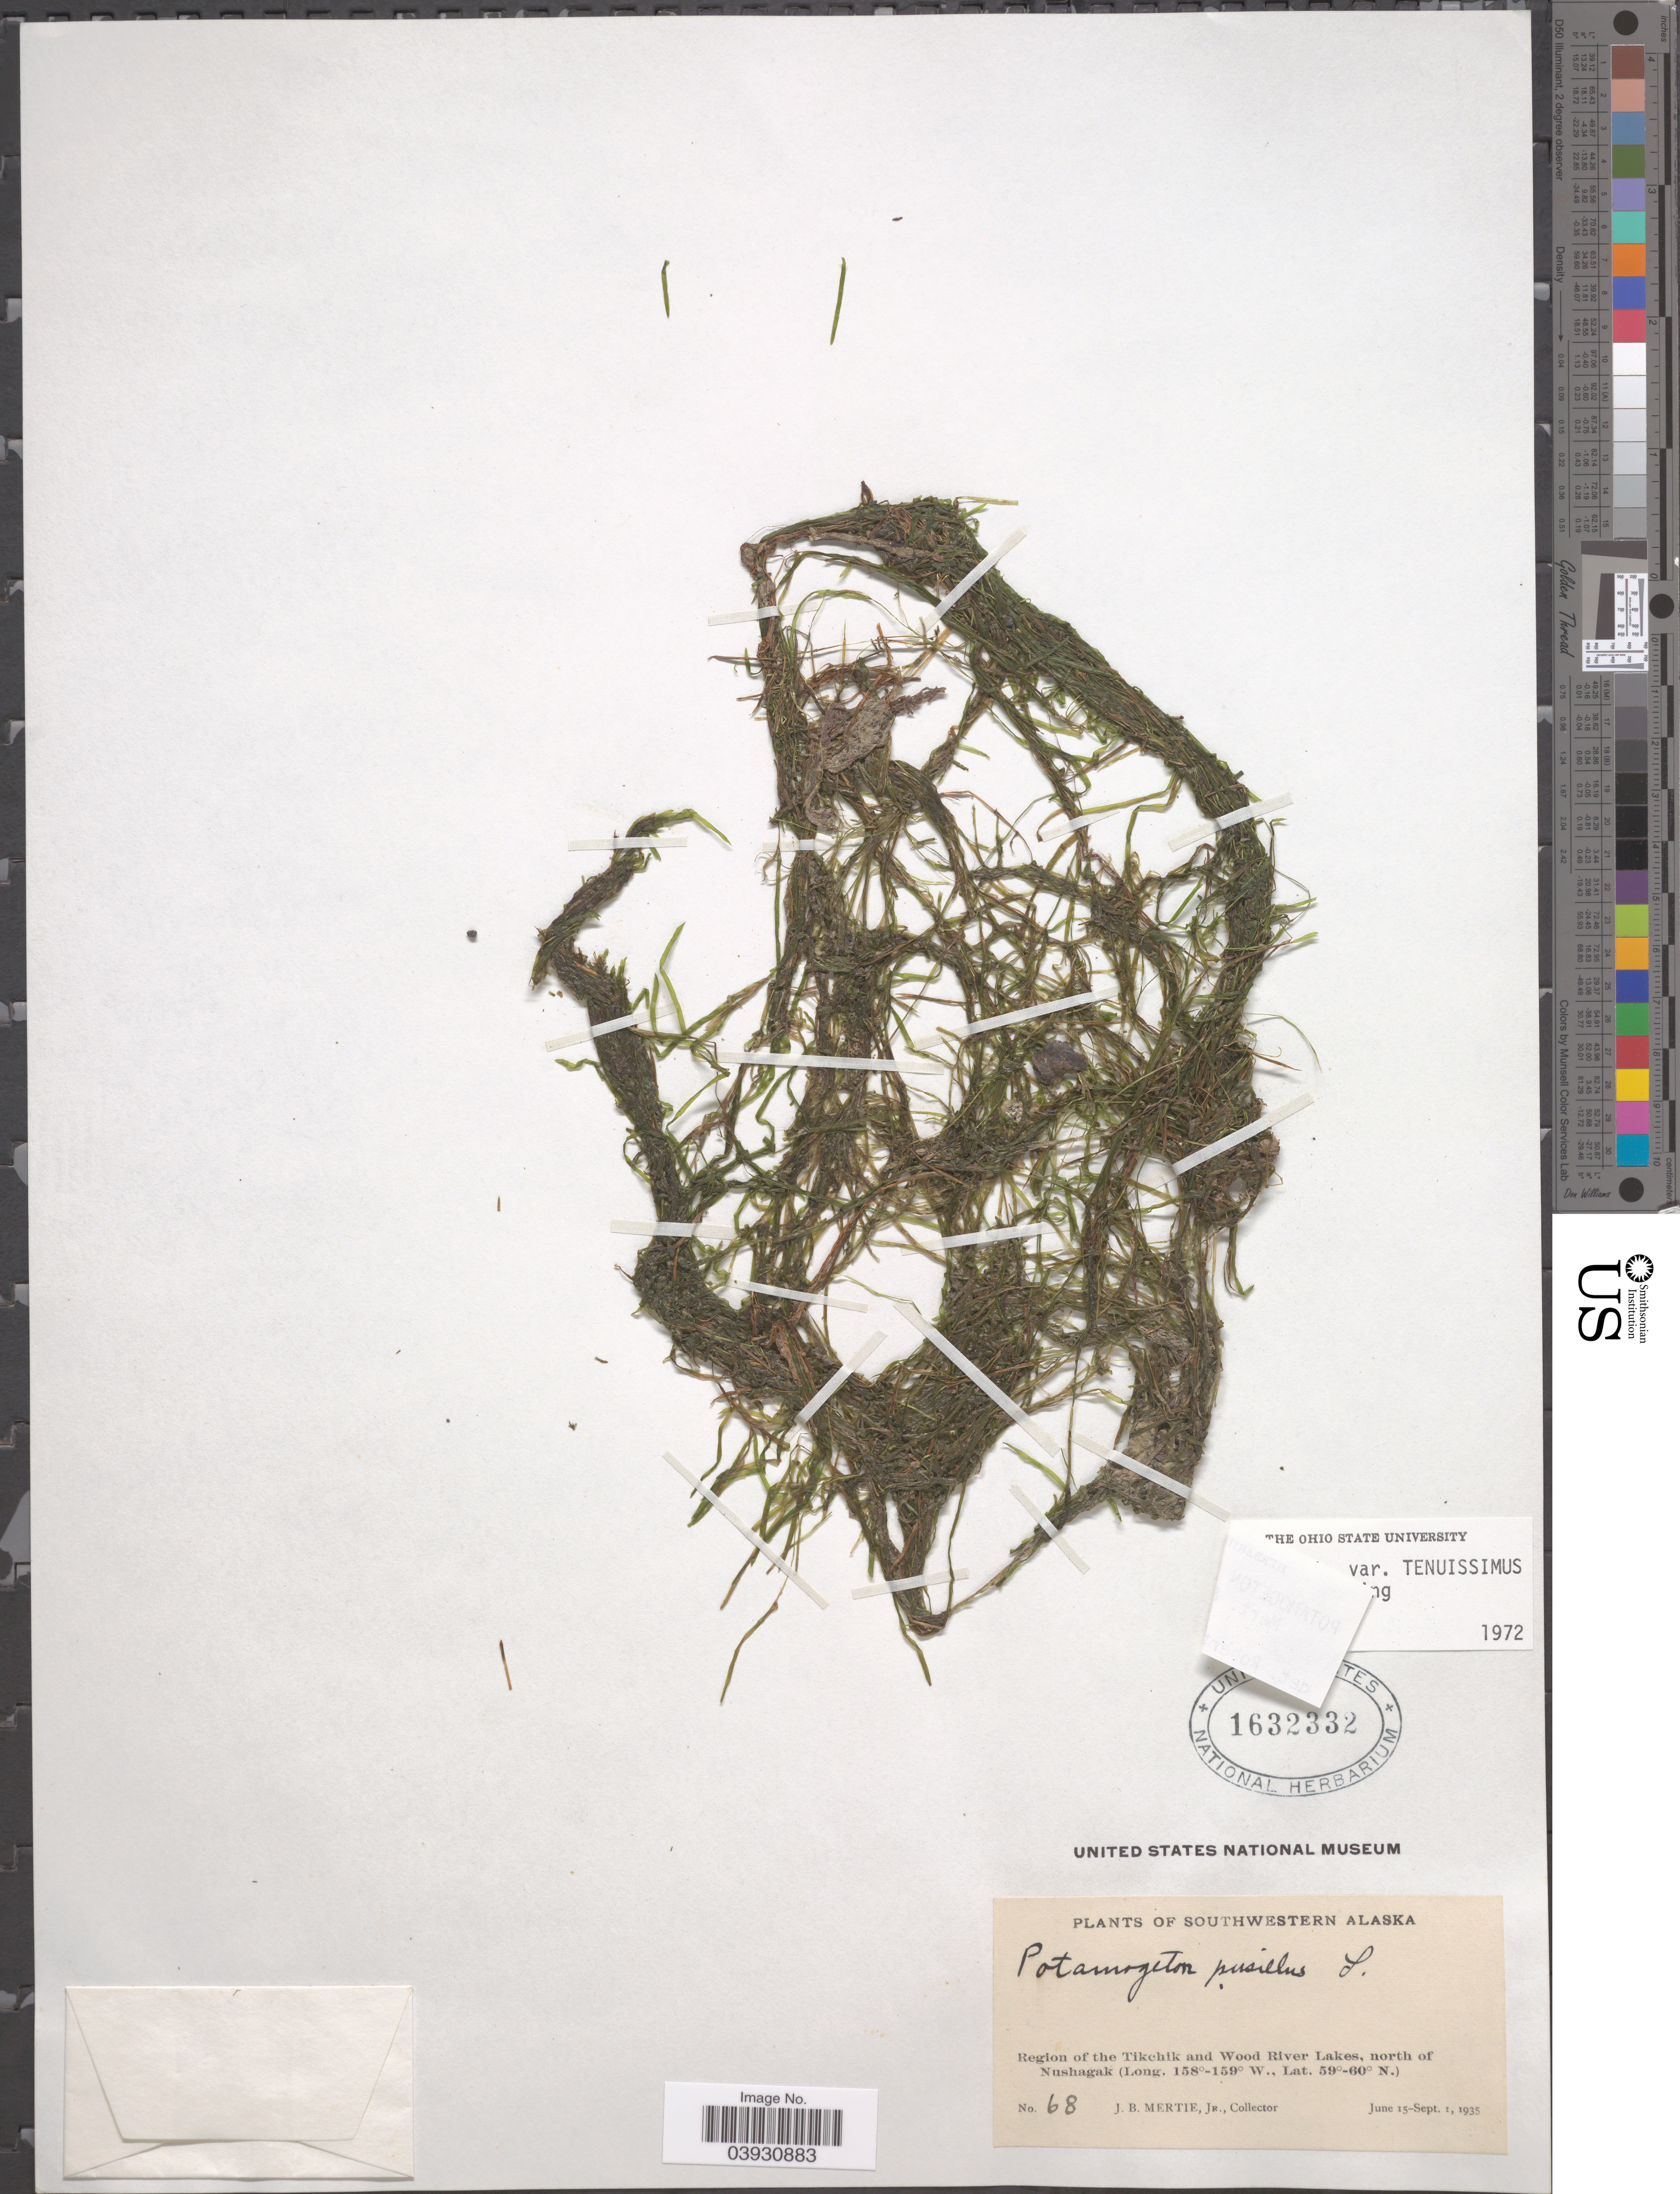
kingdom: Plantae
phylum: Tracheophyta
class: Liliopsida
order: Alismatales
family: Potamogetonaceae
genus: Potamogeton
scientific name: Potamogeton pusillus subsp. tenuissimus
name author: Mert. & W.D.J. Koch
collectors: J. Mertie Jr.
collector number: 68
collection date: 1935-06-15/1935-09-01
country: United States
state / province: Alaska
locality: Southwestern Alaska. Region of the Tikchik and Wood River Lakes, north of Nushagak.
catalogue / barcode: US 1632332